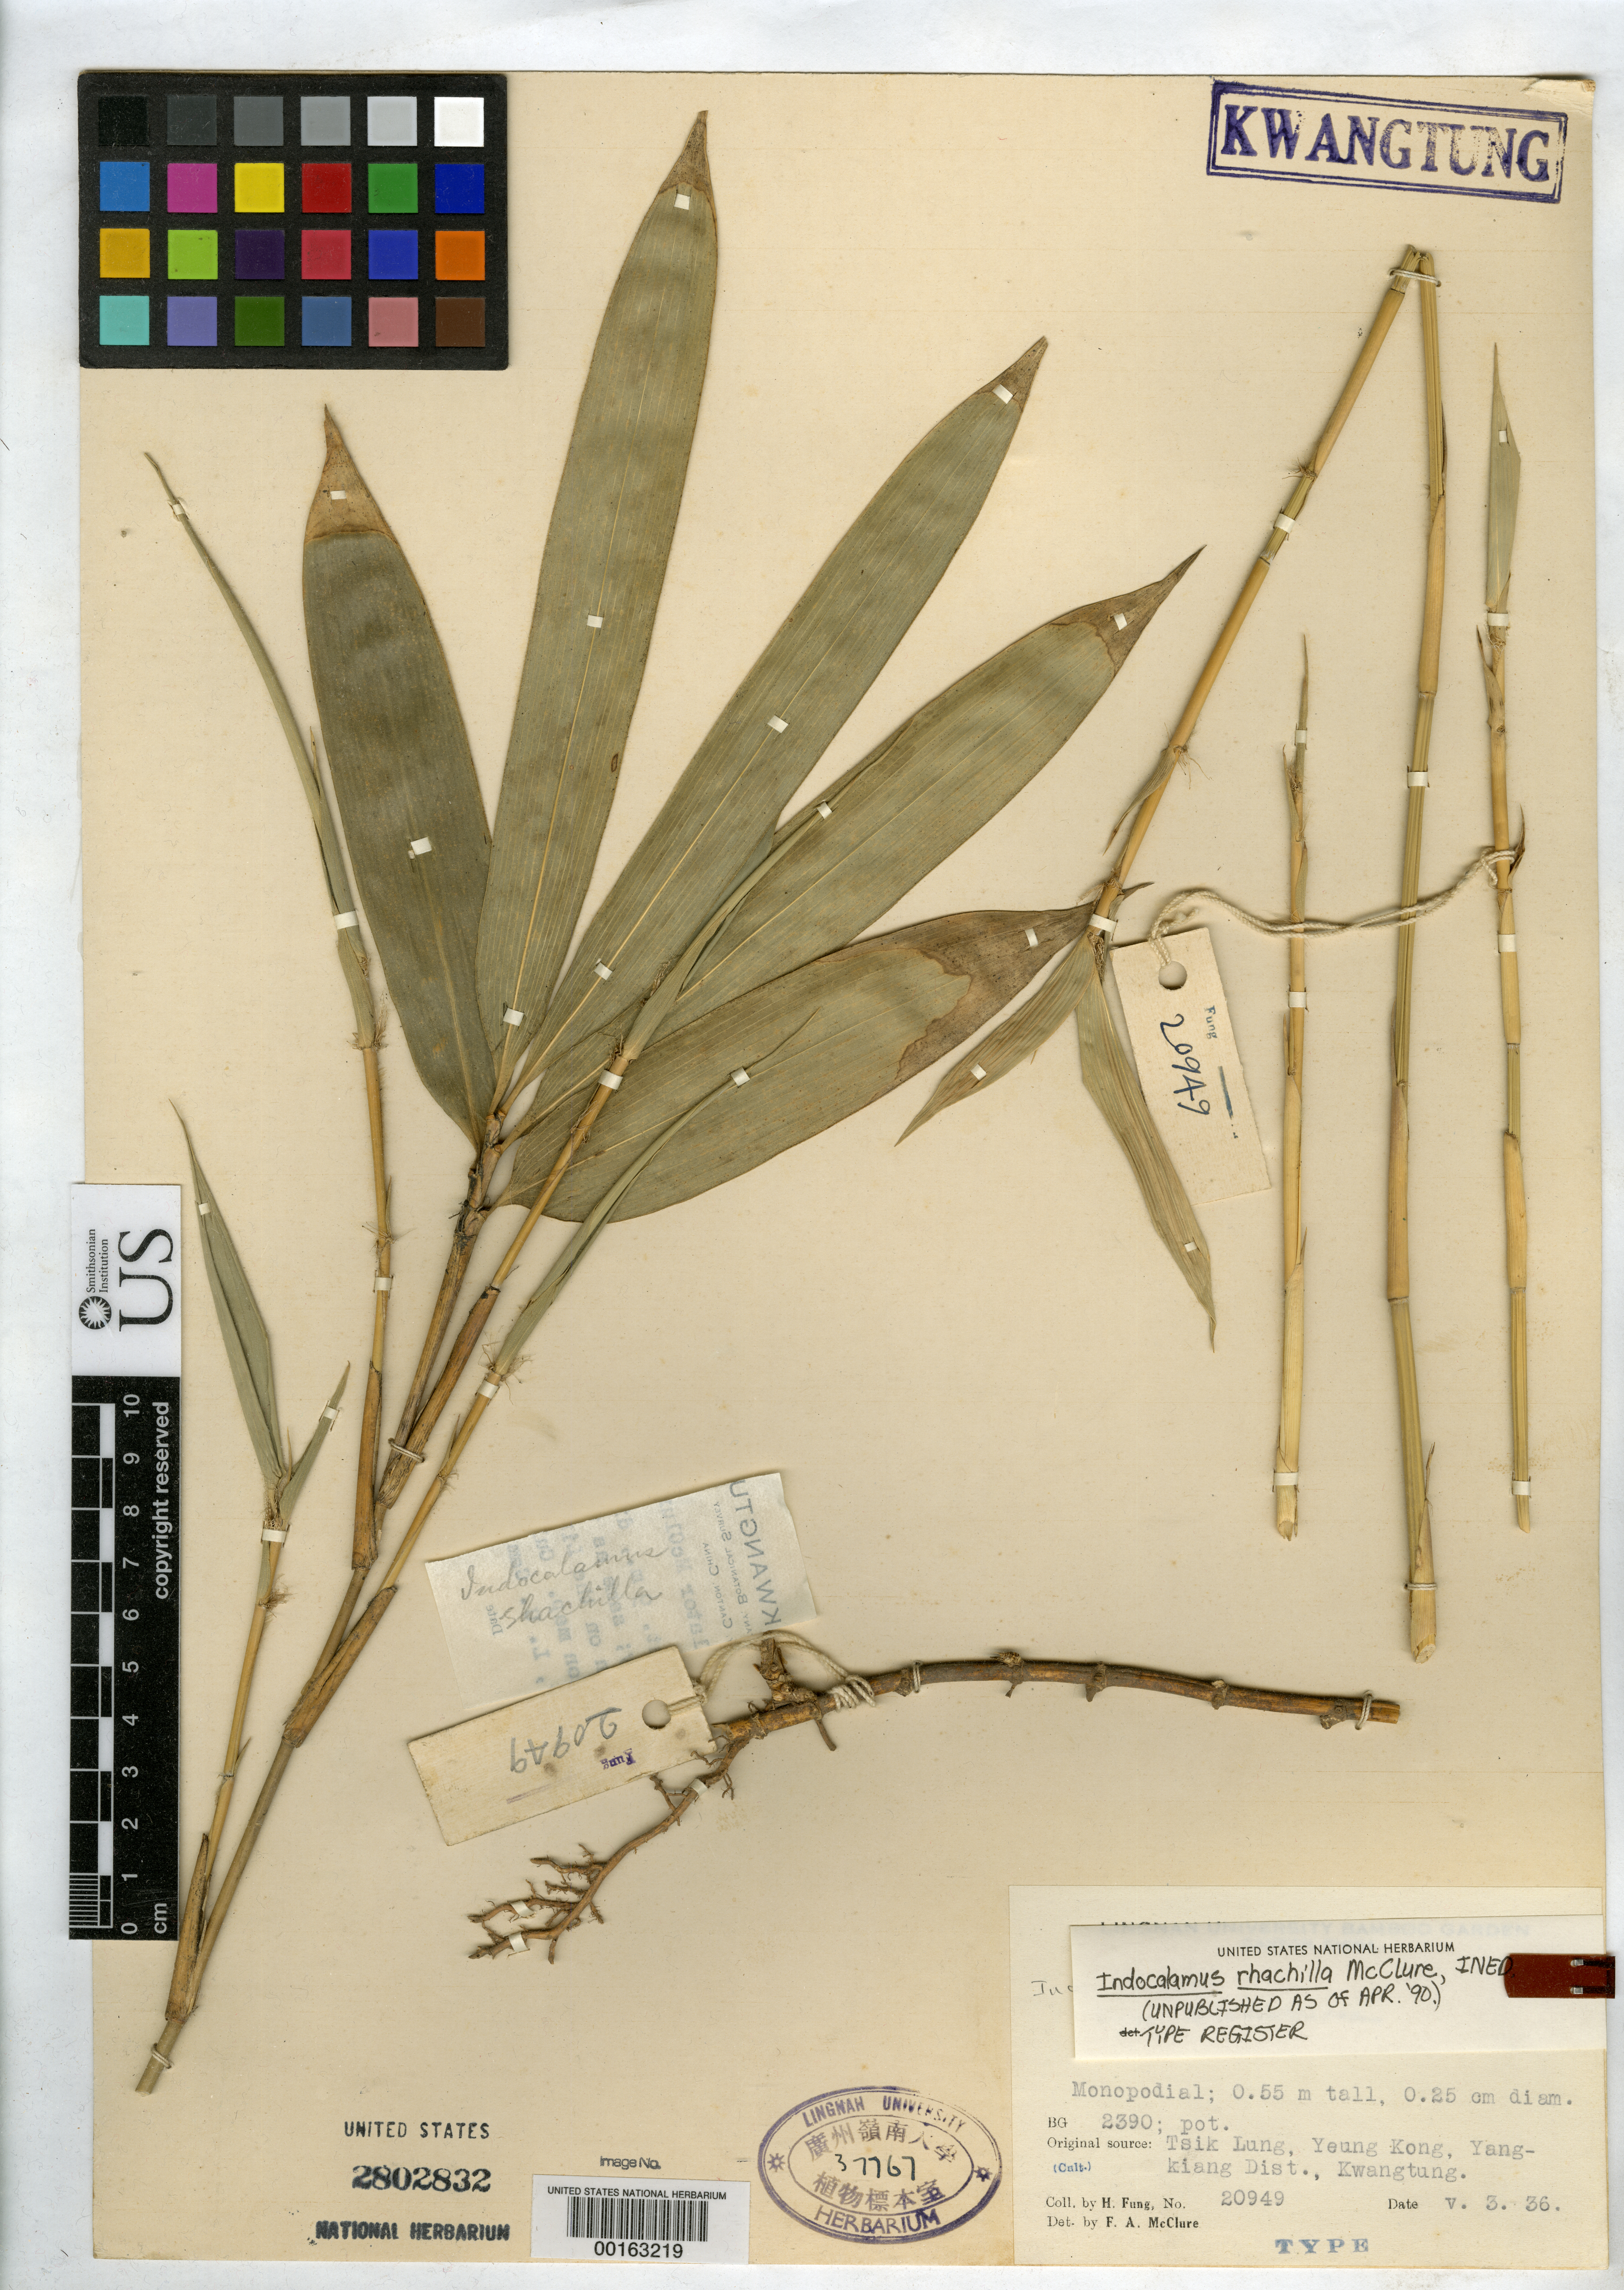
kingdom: Plantae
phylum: Tracheophyta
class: Liliopsida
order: Poales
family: Poaceae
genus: Indocalamus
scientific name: Indocalamus sp.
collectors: H. L. Fung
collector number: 20949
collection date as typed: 03 May 1936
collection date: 1936-05-03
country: China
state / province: Guangdong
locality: Tsik Lung, yeung Kong, Yangkiang Dist.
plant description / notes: Recorded as "type" of "Indocalamus rhachilla Mcclure, ined.", Apr 1990. Label stamped "TYPE" but no such name ever published; "rhachilla" on tag attached to specimen may not have been intended as an epithet! Specimen re-filed as Indocalamus sp. (indet.) in main herbarium.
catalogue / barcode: US 2802832